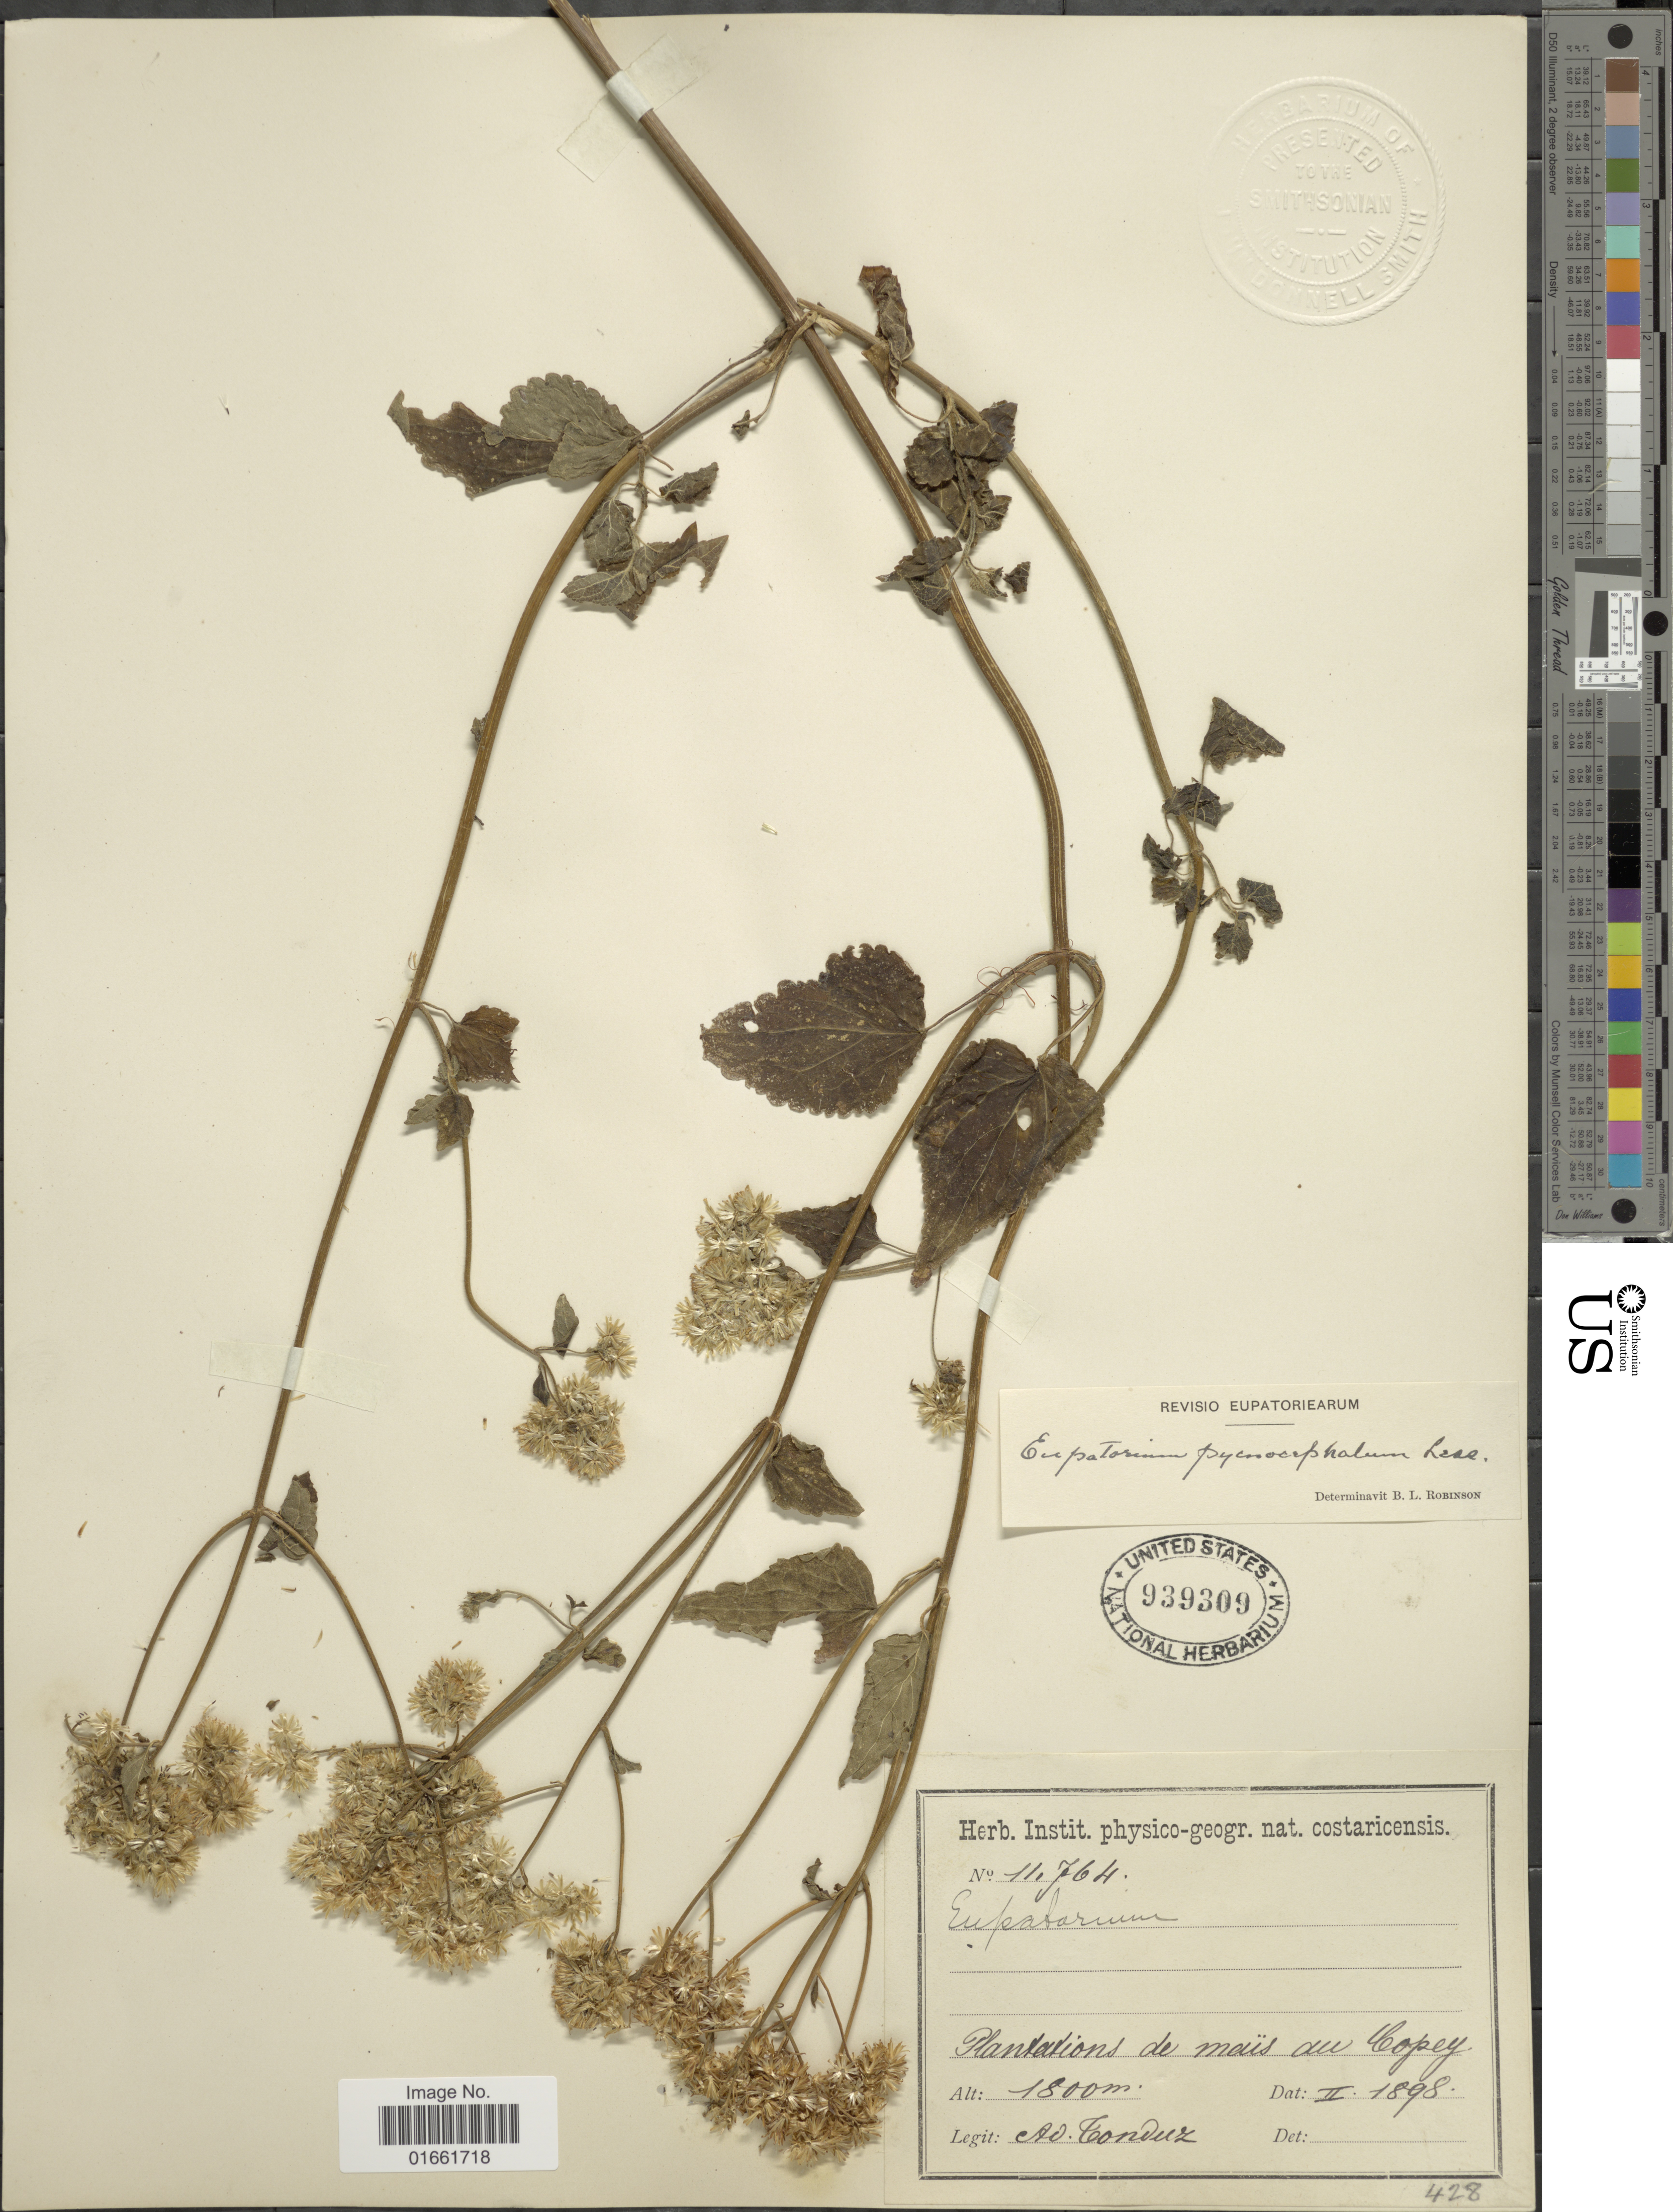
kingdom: Plantae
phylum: Tracheophyta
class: Magnoliopsida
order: Asterales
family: Asteraceae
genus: Fleischmannia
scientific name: Fleischmannia pratensis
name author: (Klatt) R.M. King & H. Rob.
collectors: A. Tonduz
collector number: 11764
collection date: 1898-02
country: Costa Rica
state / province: San José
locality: Plantations de mais du Copey.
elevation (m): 1800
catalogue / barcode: US 939309